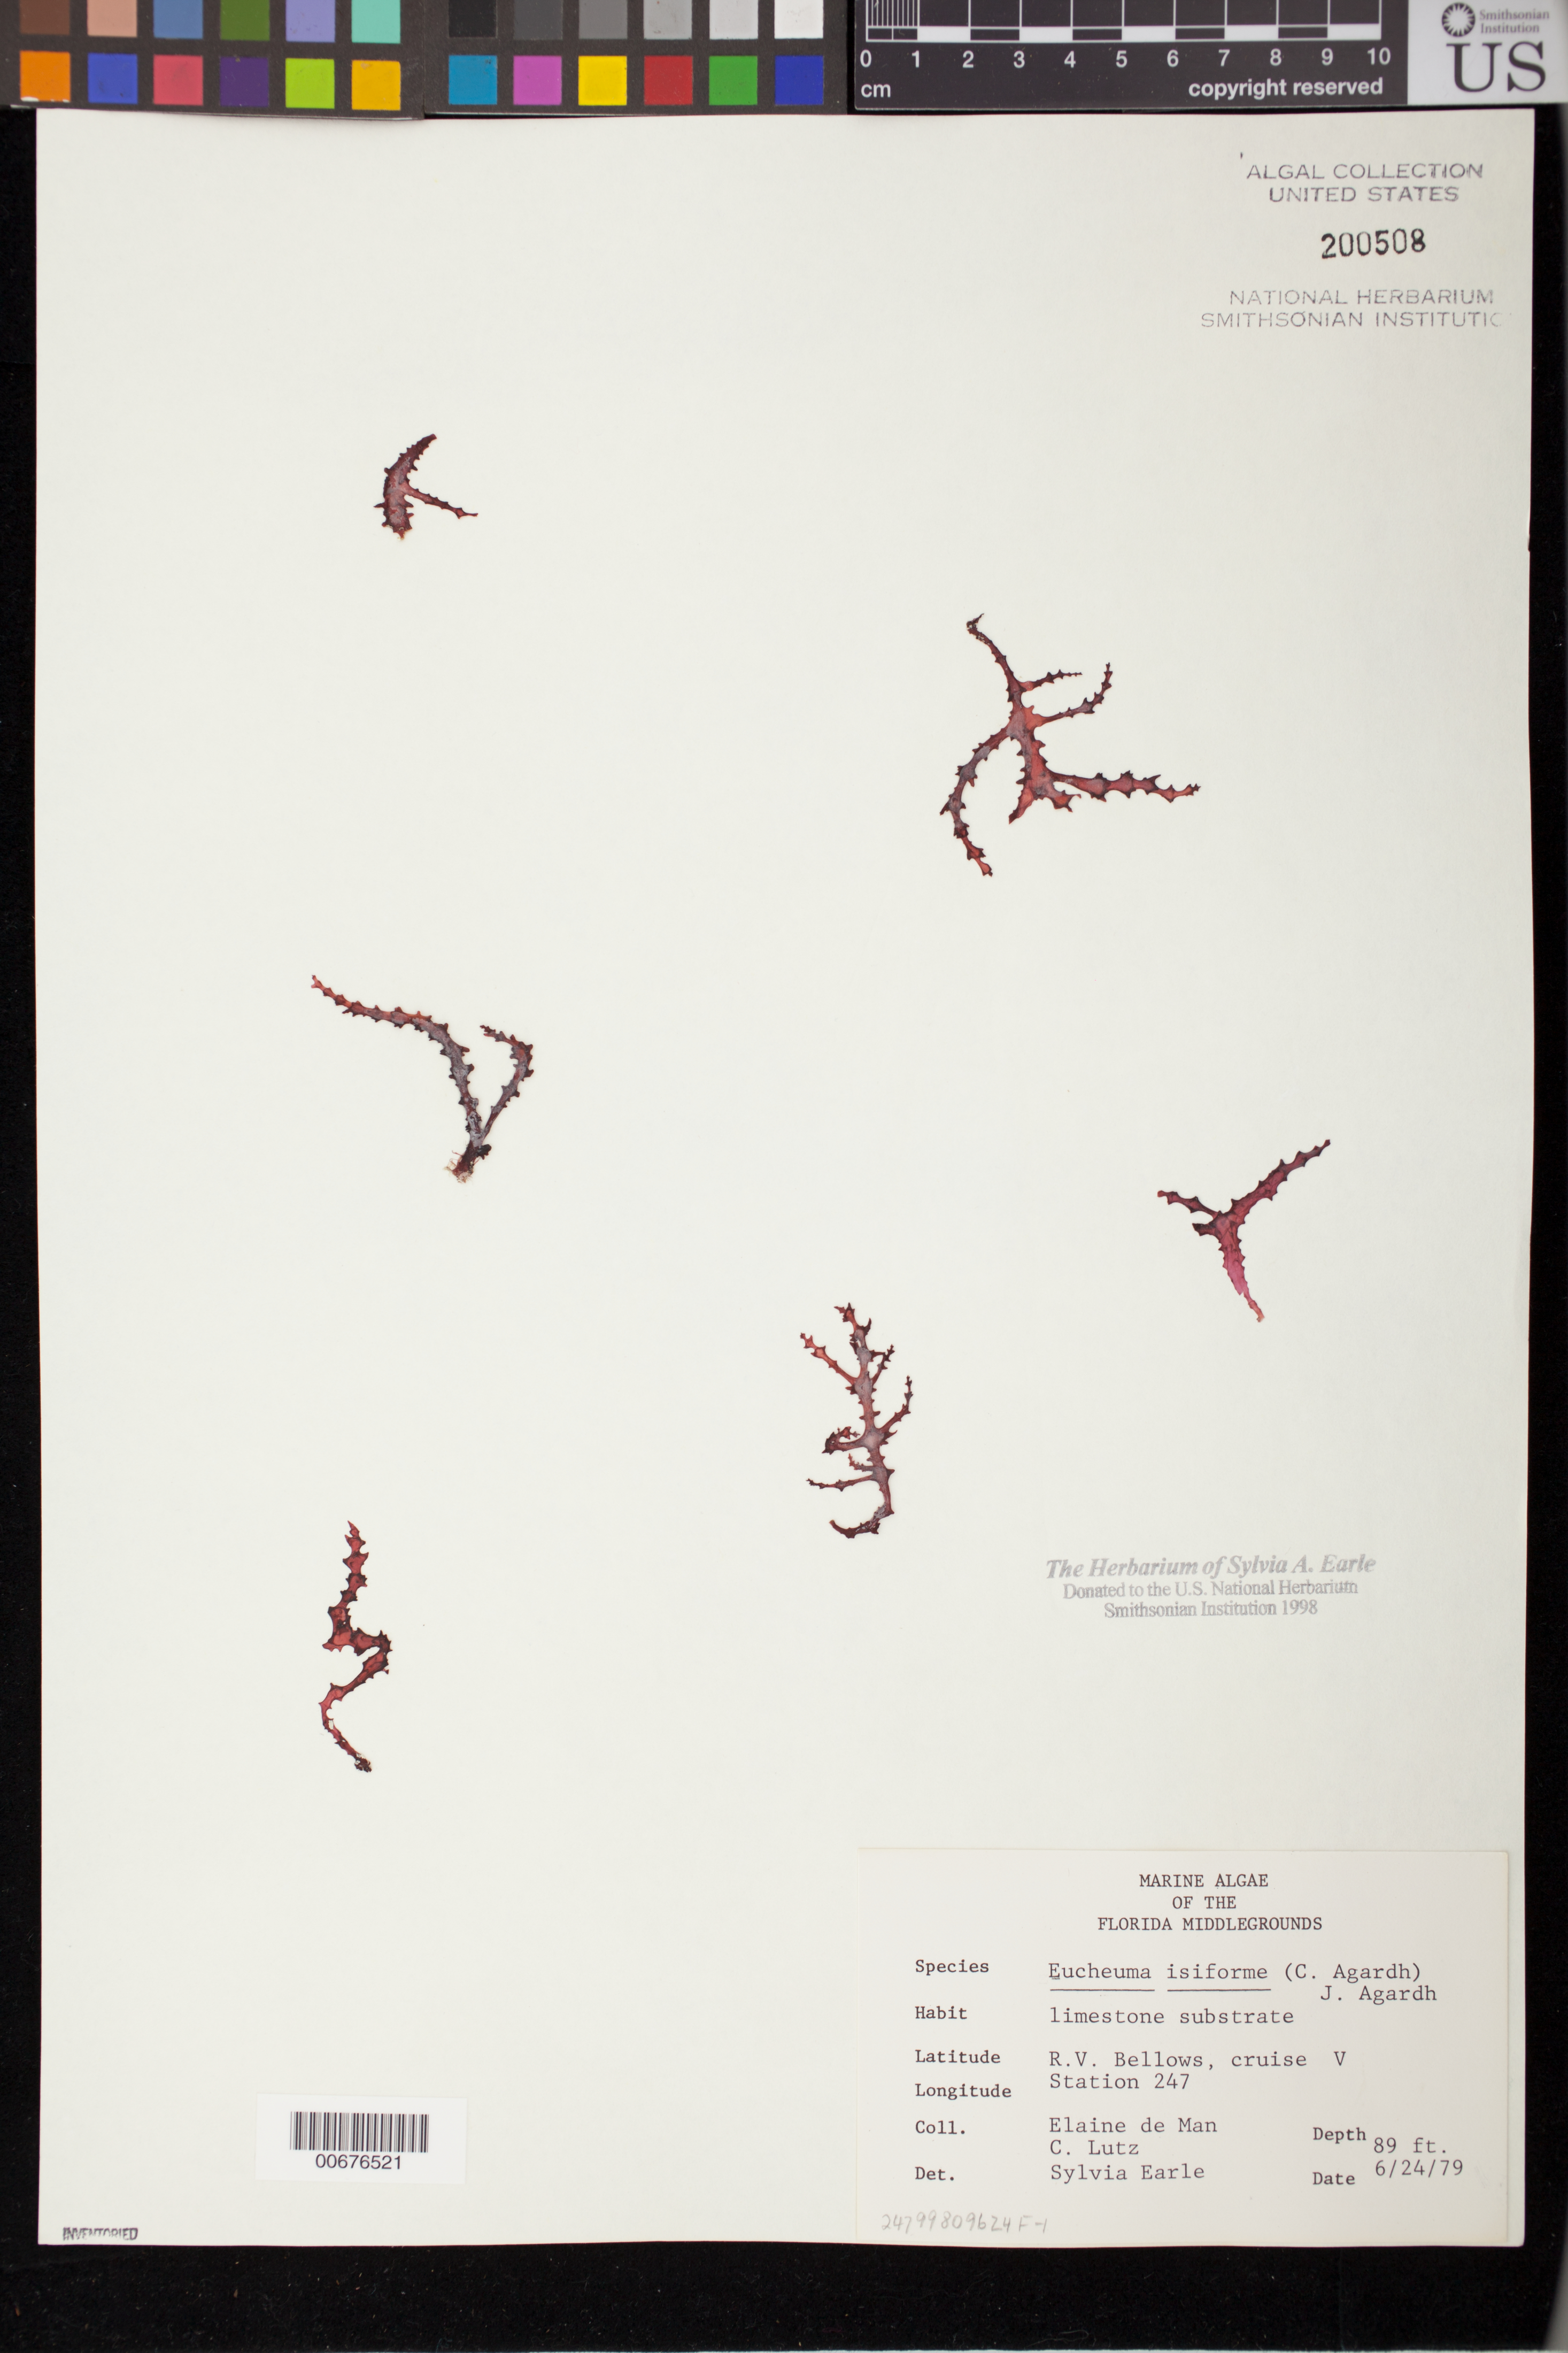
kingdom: Plantae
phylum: Rhodophyta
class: Florideophyceae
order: Gigartinales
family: Solieriaceae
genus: Eucheumatopsis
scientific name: Eucheumatopsis isiformis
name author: (C. Agardh) M.L. Núñez-Resendiz et al.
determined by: Algae name updating Project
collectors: E. de Man & C. Lutz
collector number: Station 247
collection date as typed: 24 Jun 1979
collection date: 1979-06-24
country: United States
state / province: Florida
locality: Florida Middle Grounds, Gulf of Mexico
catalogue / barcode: US 200508